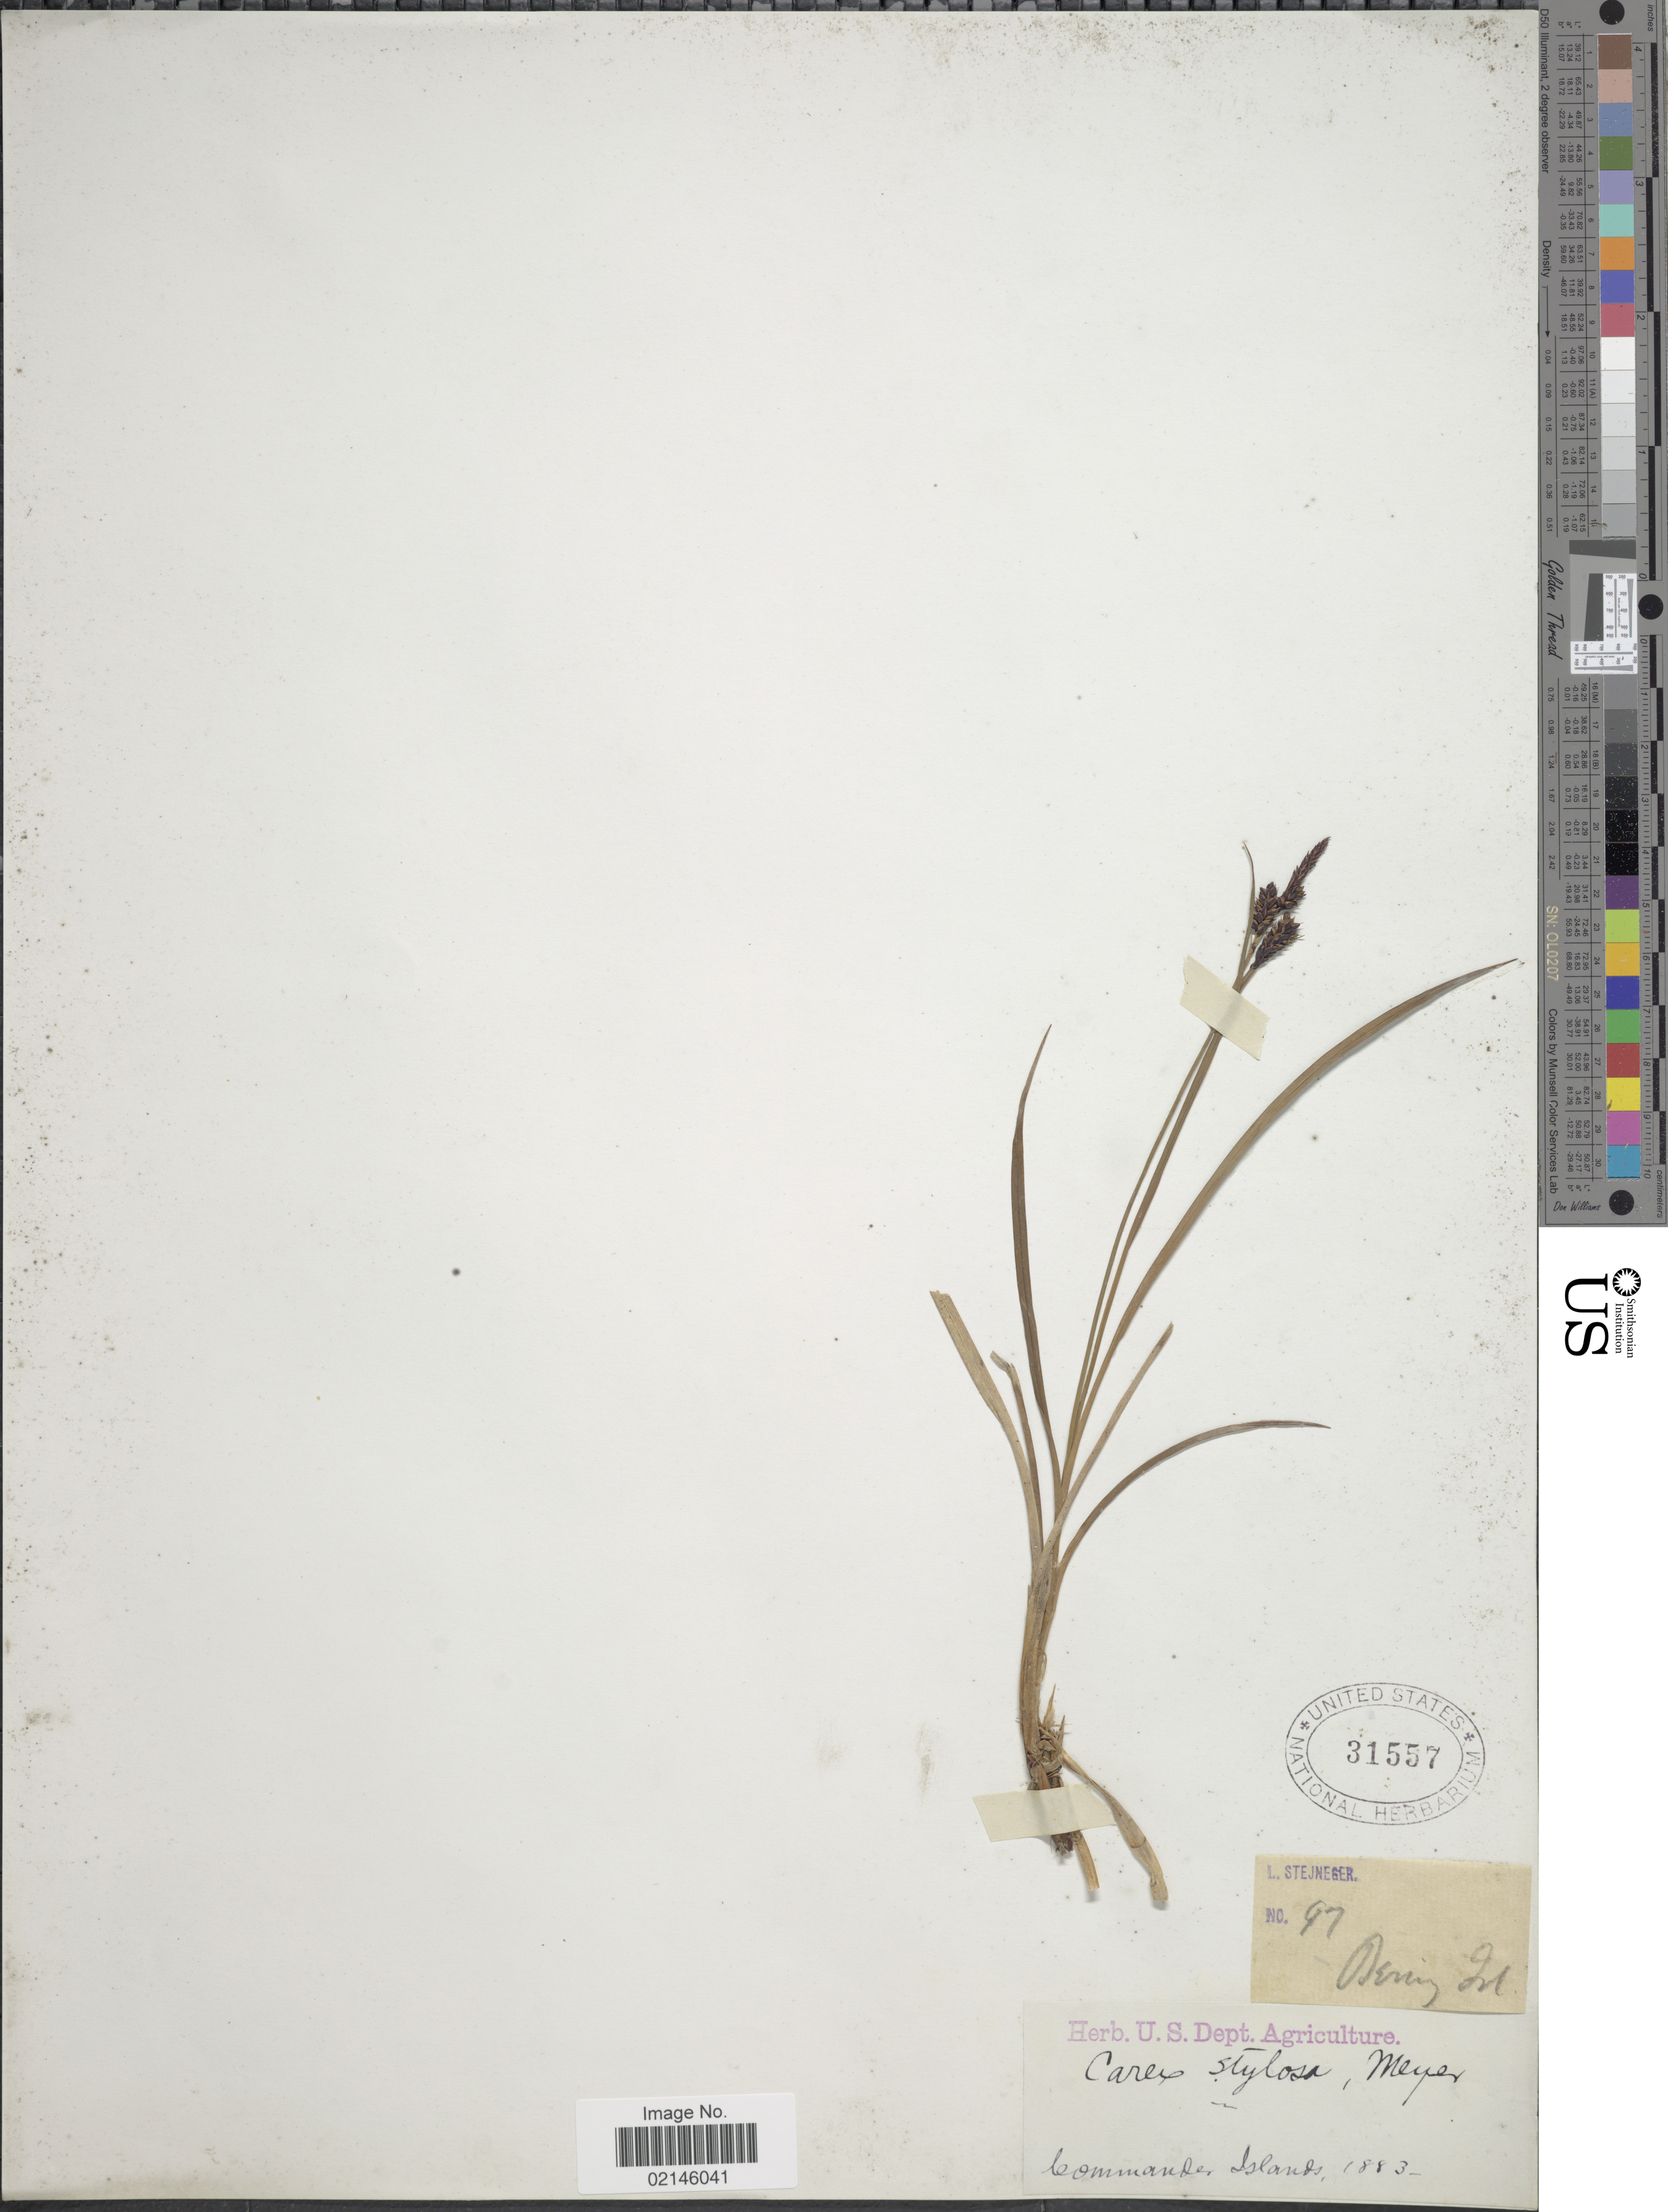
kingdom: Plantae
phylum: Tracheophyta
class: Liliopsida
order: Poales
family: Cyperaceae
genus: Carex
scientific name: Carex stylosa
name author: C.A. Mey.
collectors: L. Stejneger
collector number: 97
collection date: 1883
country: Russian Federation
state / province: Kamchatka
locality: Bering Isl. Comander Islands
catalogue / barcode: US 31557